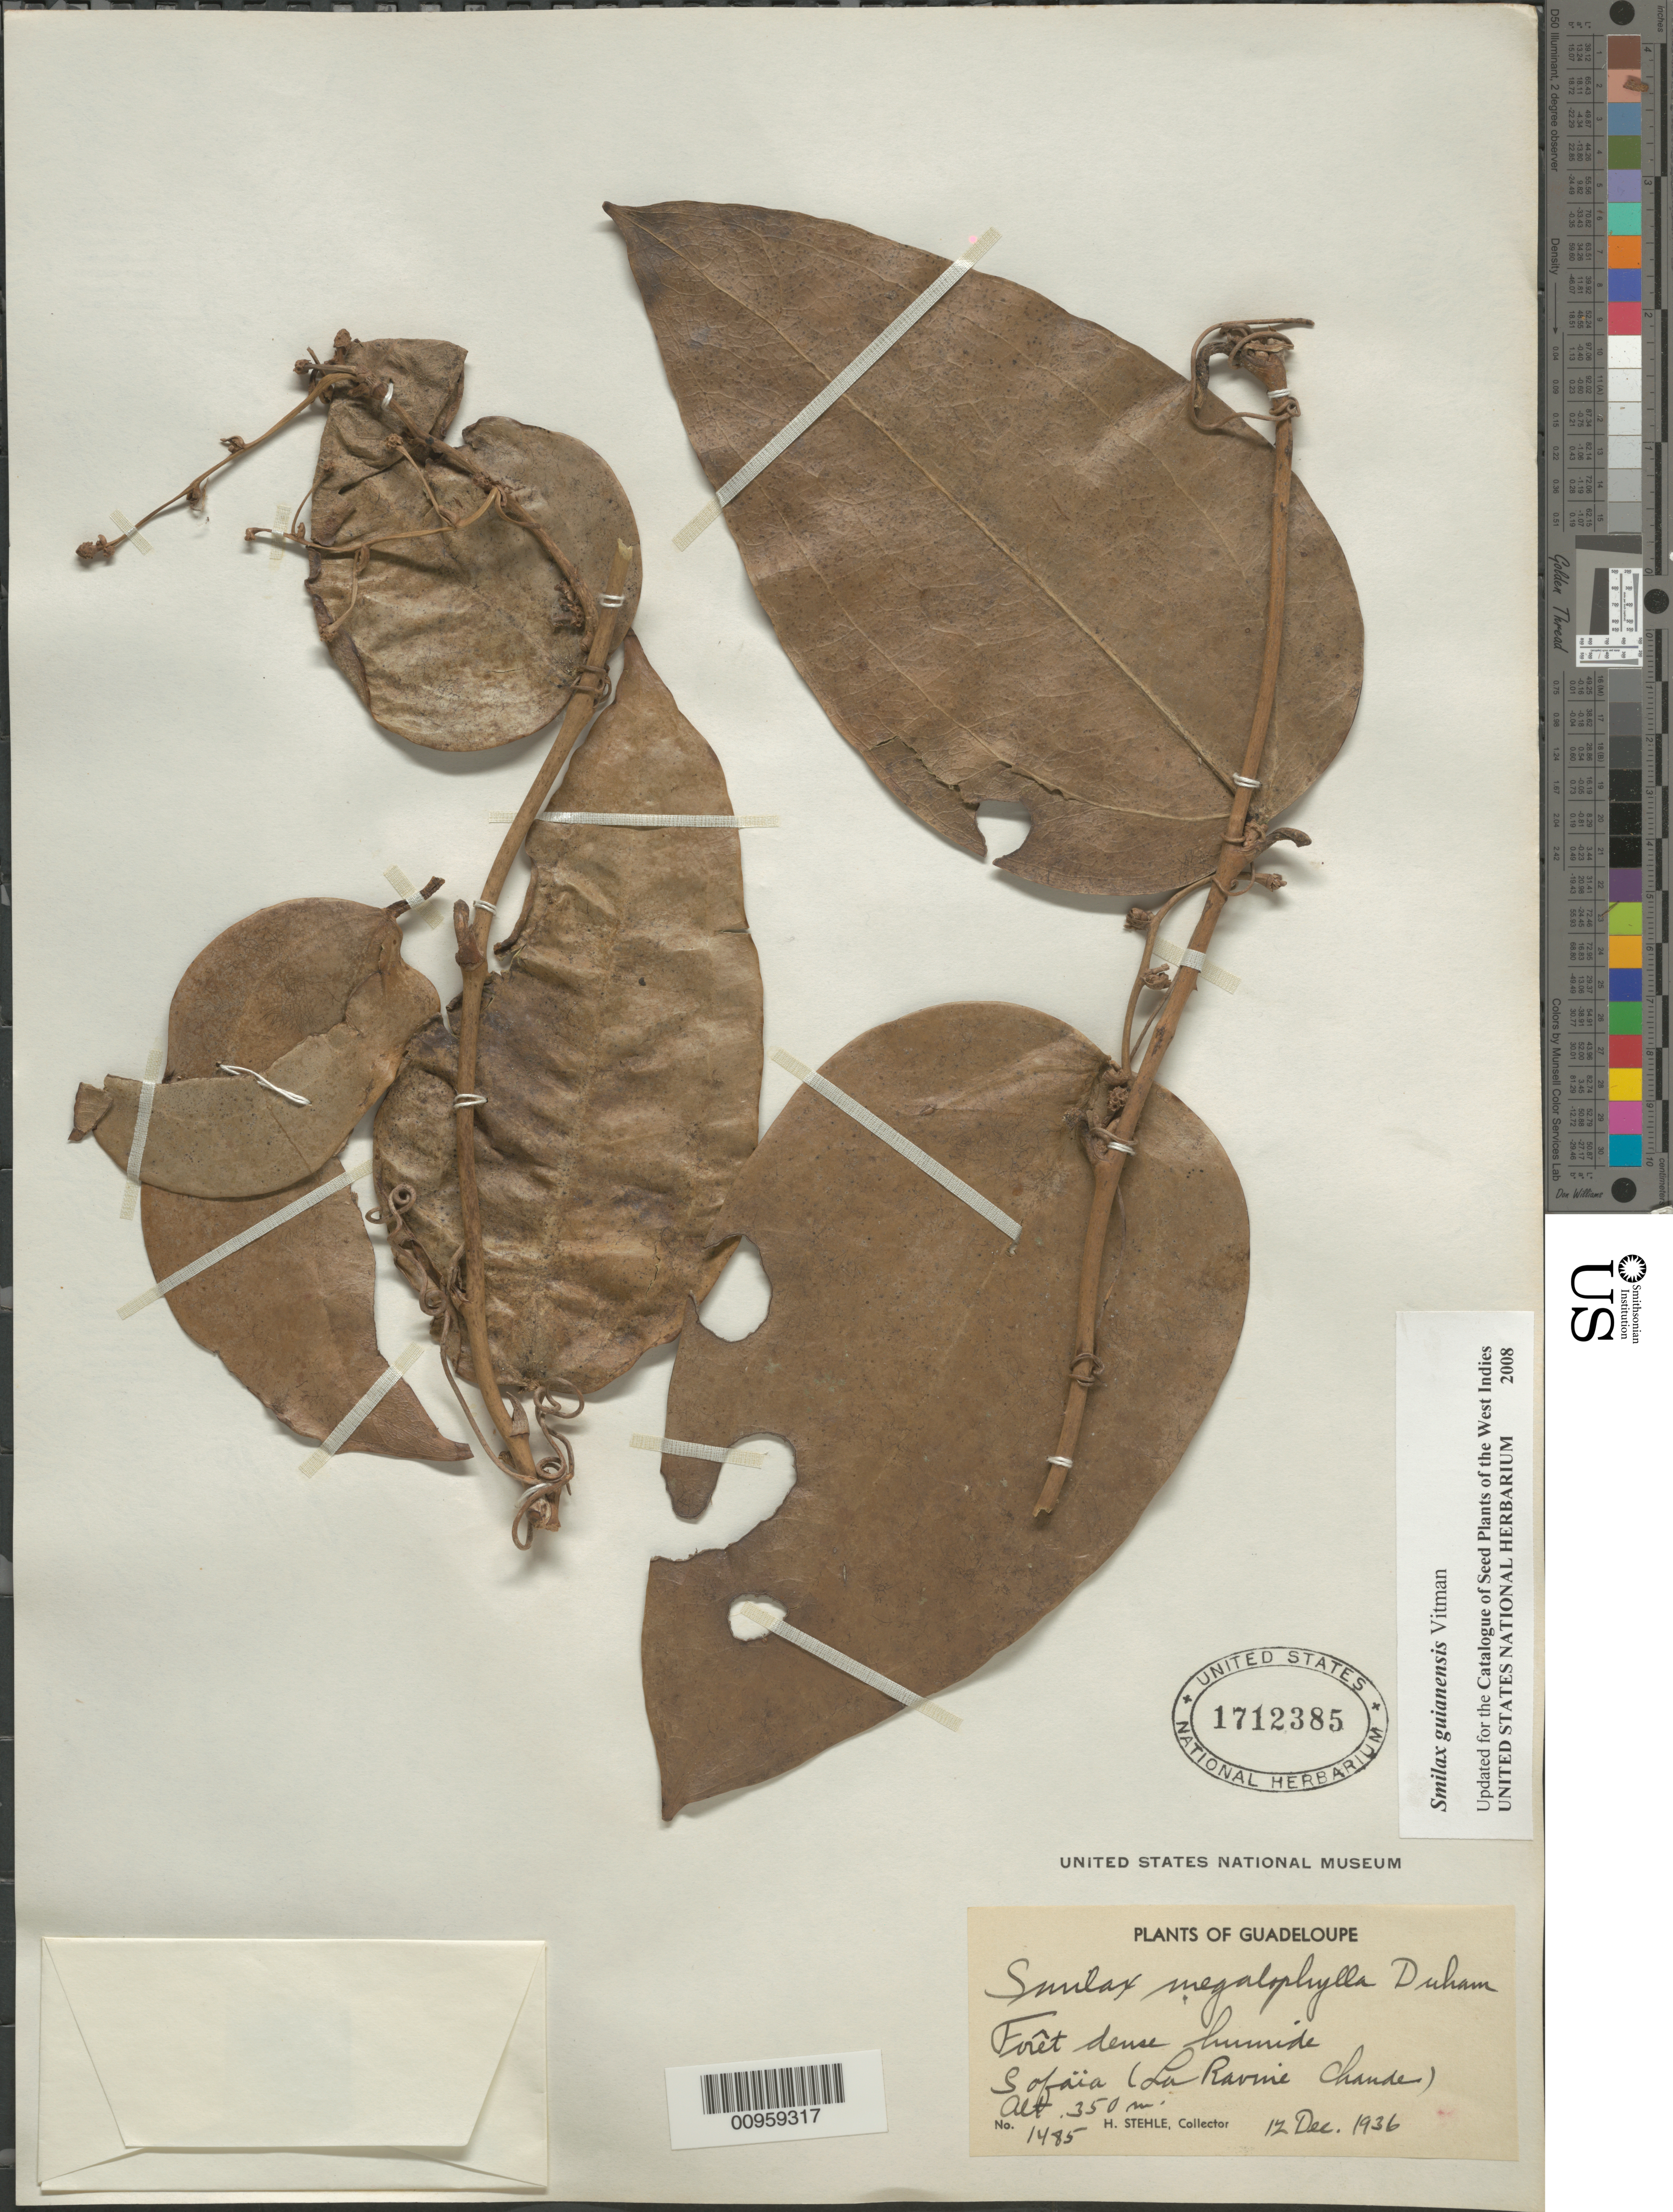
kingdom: Plantae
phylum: Tracheophyta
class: Liliopsida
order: Liliales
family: Smilacaceae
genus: Smilax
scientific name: Smilax guianensis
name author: Vitman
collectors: H. Stehlé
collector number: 1485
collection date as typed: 12 Dec 1936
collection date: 1936-12-12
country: Guadeloupe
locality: Sofaïa (La Ravine Chaude)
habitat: Forêt dense humide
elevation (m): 350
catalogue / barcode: US 1712385